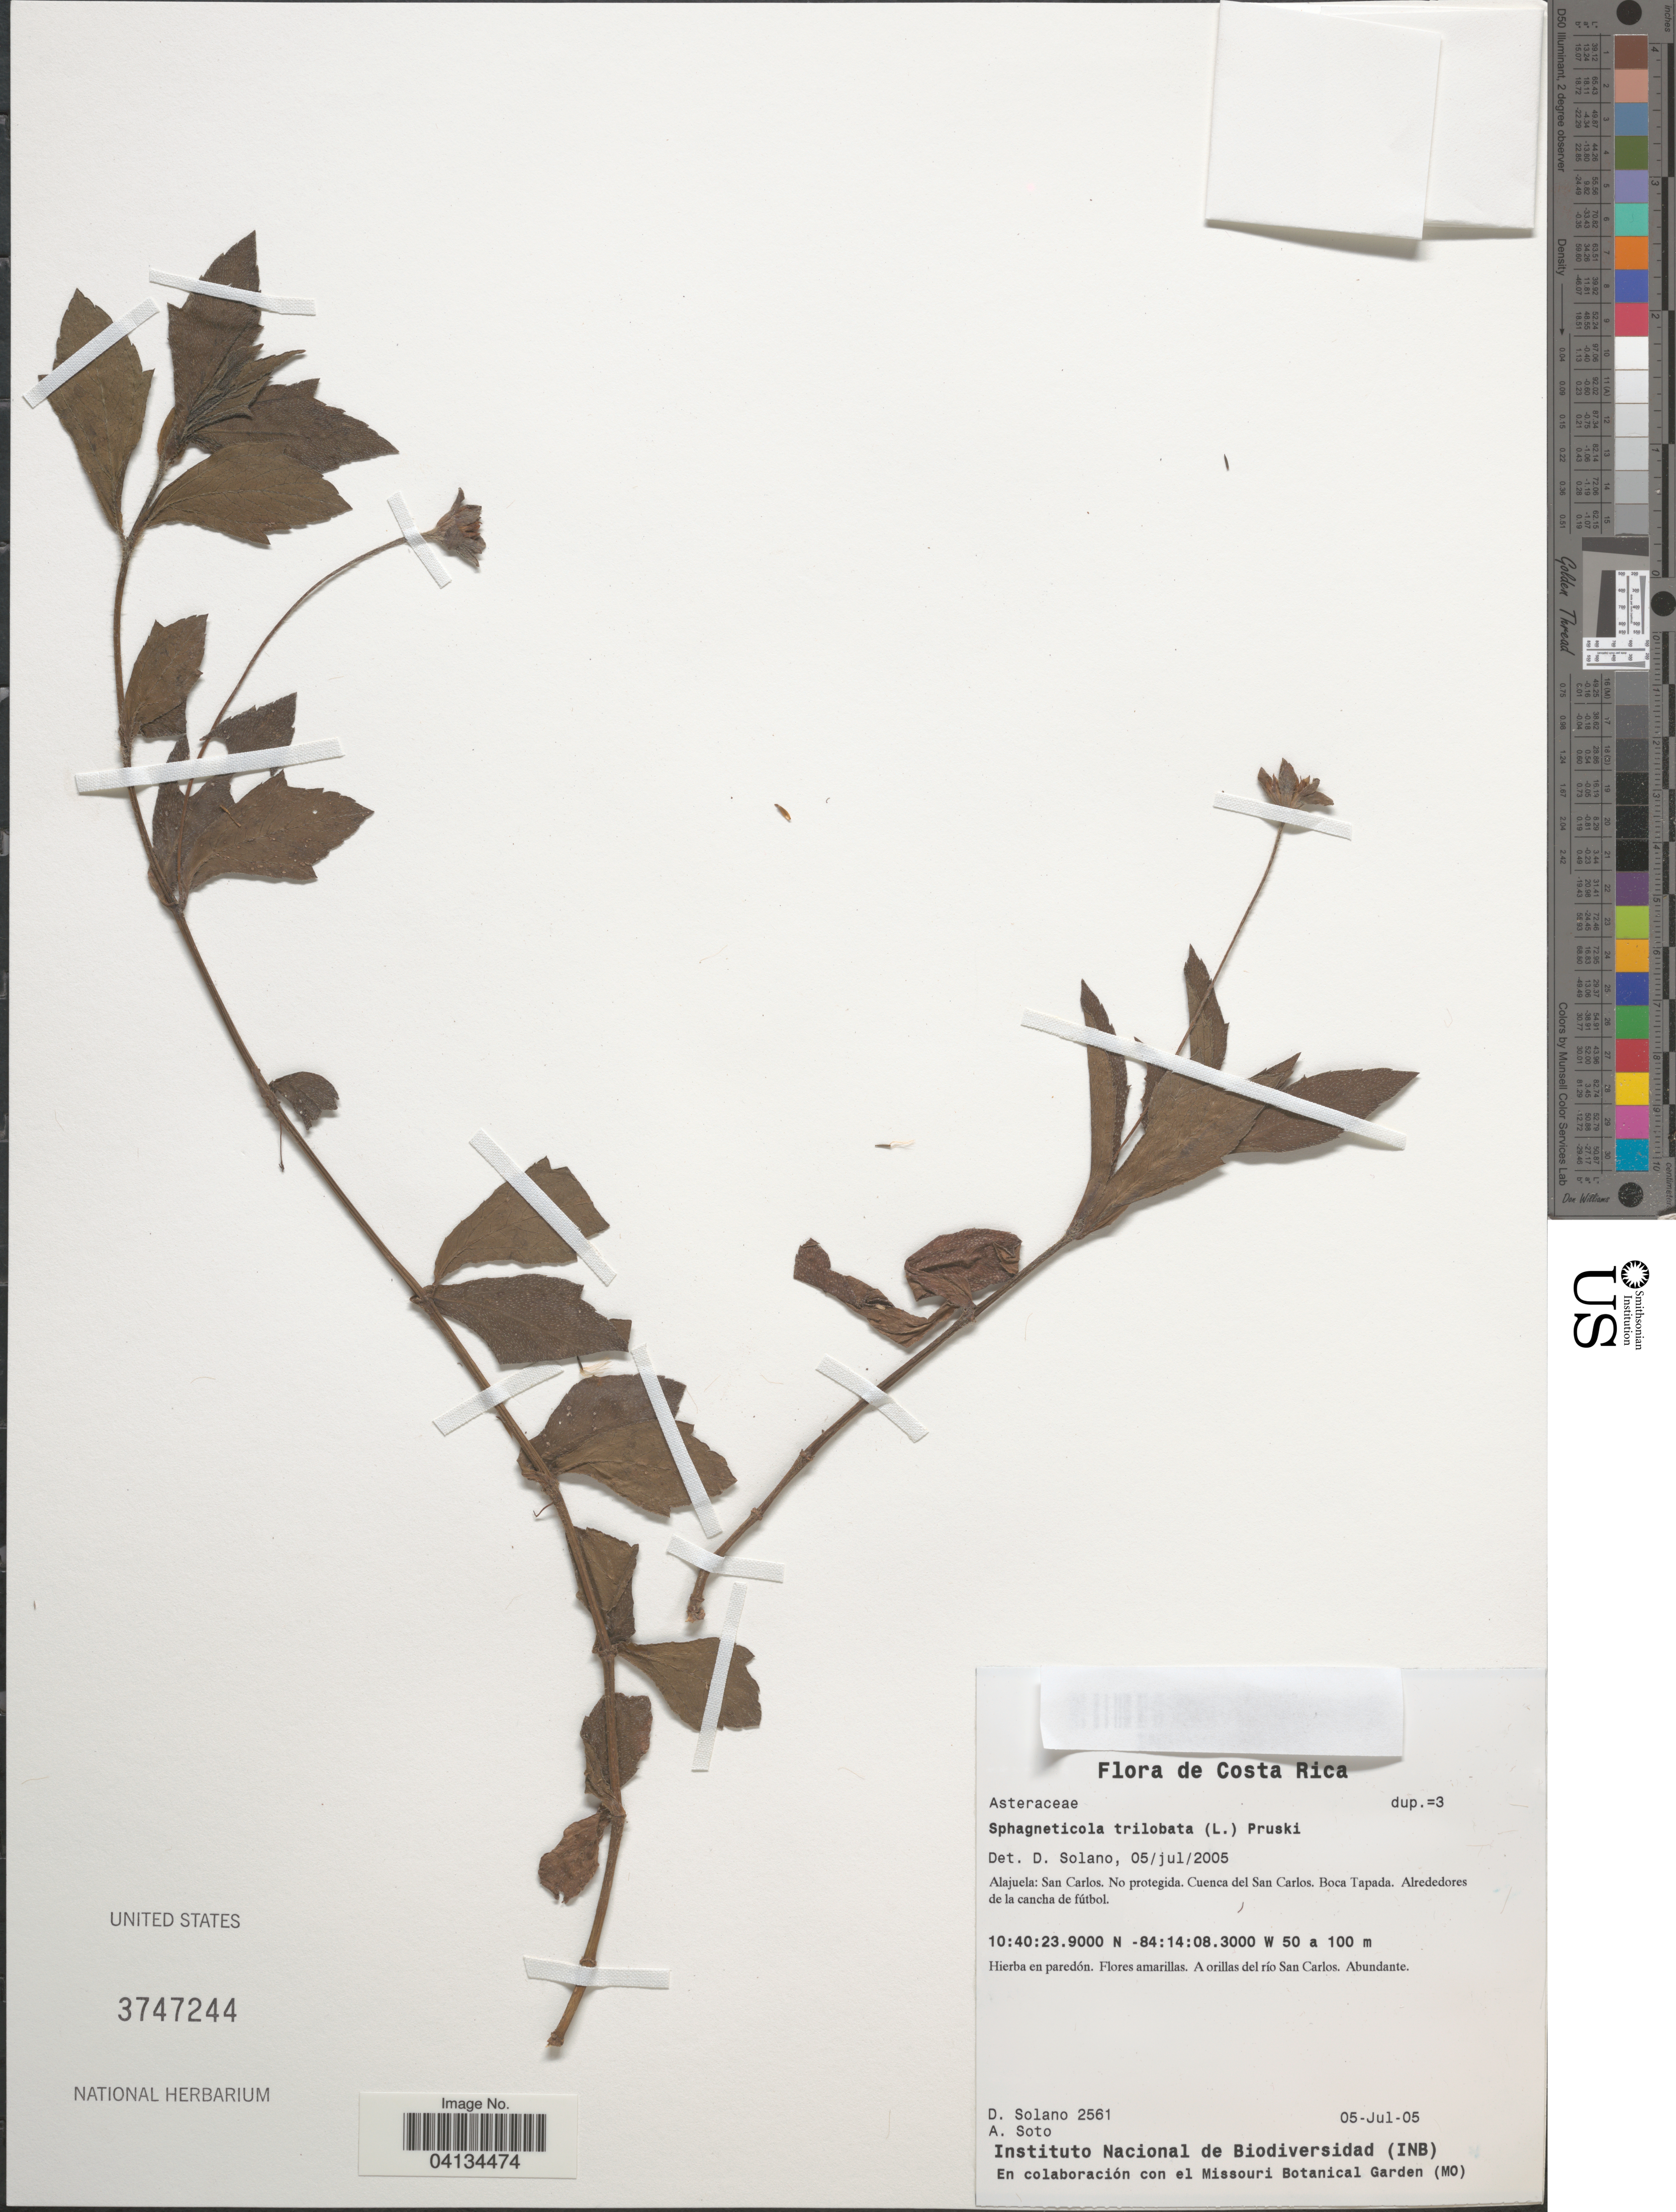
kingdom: Plantae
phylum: Tracheophyta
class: Magnoliopsida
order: Asterales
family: Asteraceae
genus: Sphagneticola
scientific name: Sphagneticola trilobata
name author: (L.) Pruski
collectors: D. Solano & A. Soto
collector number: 2561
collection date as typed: Transcribed d/m/y: 5/7/5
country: Costa Rica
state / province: Alajuela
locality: San Carlos. No protegida. Cuenca del San Carlos. Boca Tapada.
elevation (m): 50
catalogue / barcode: US 3747244